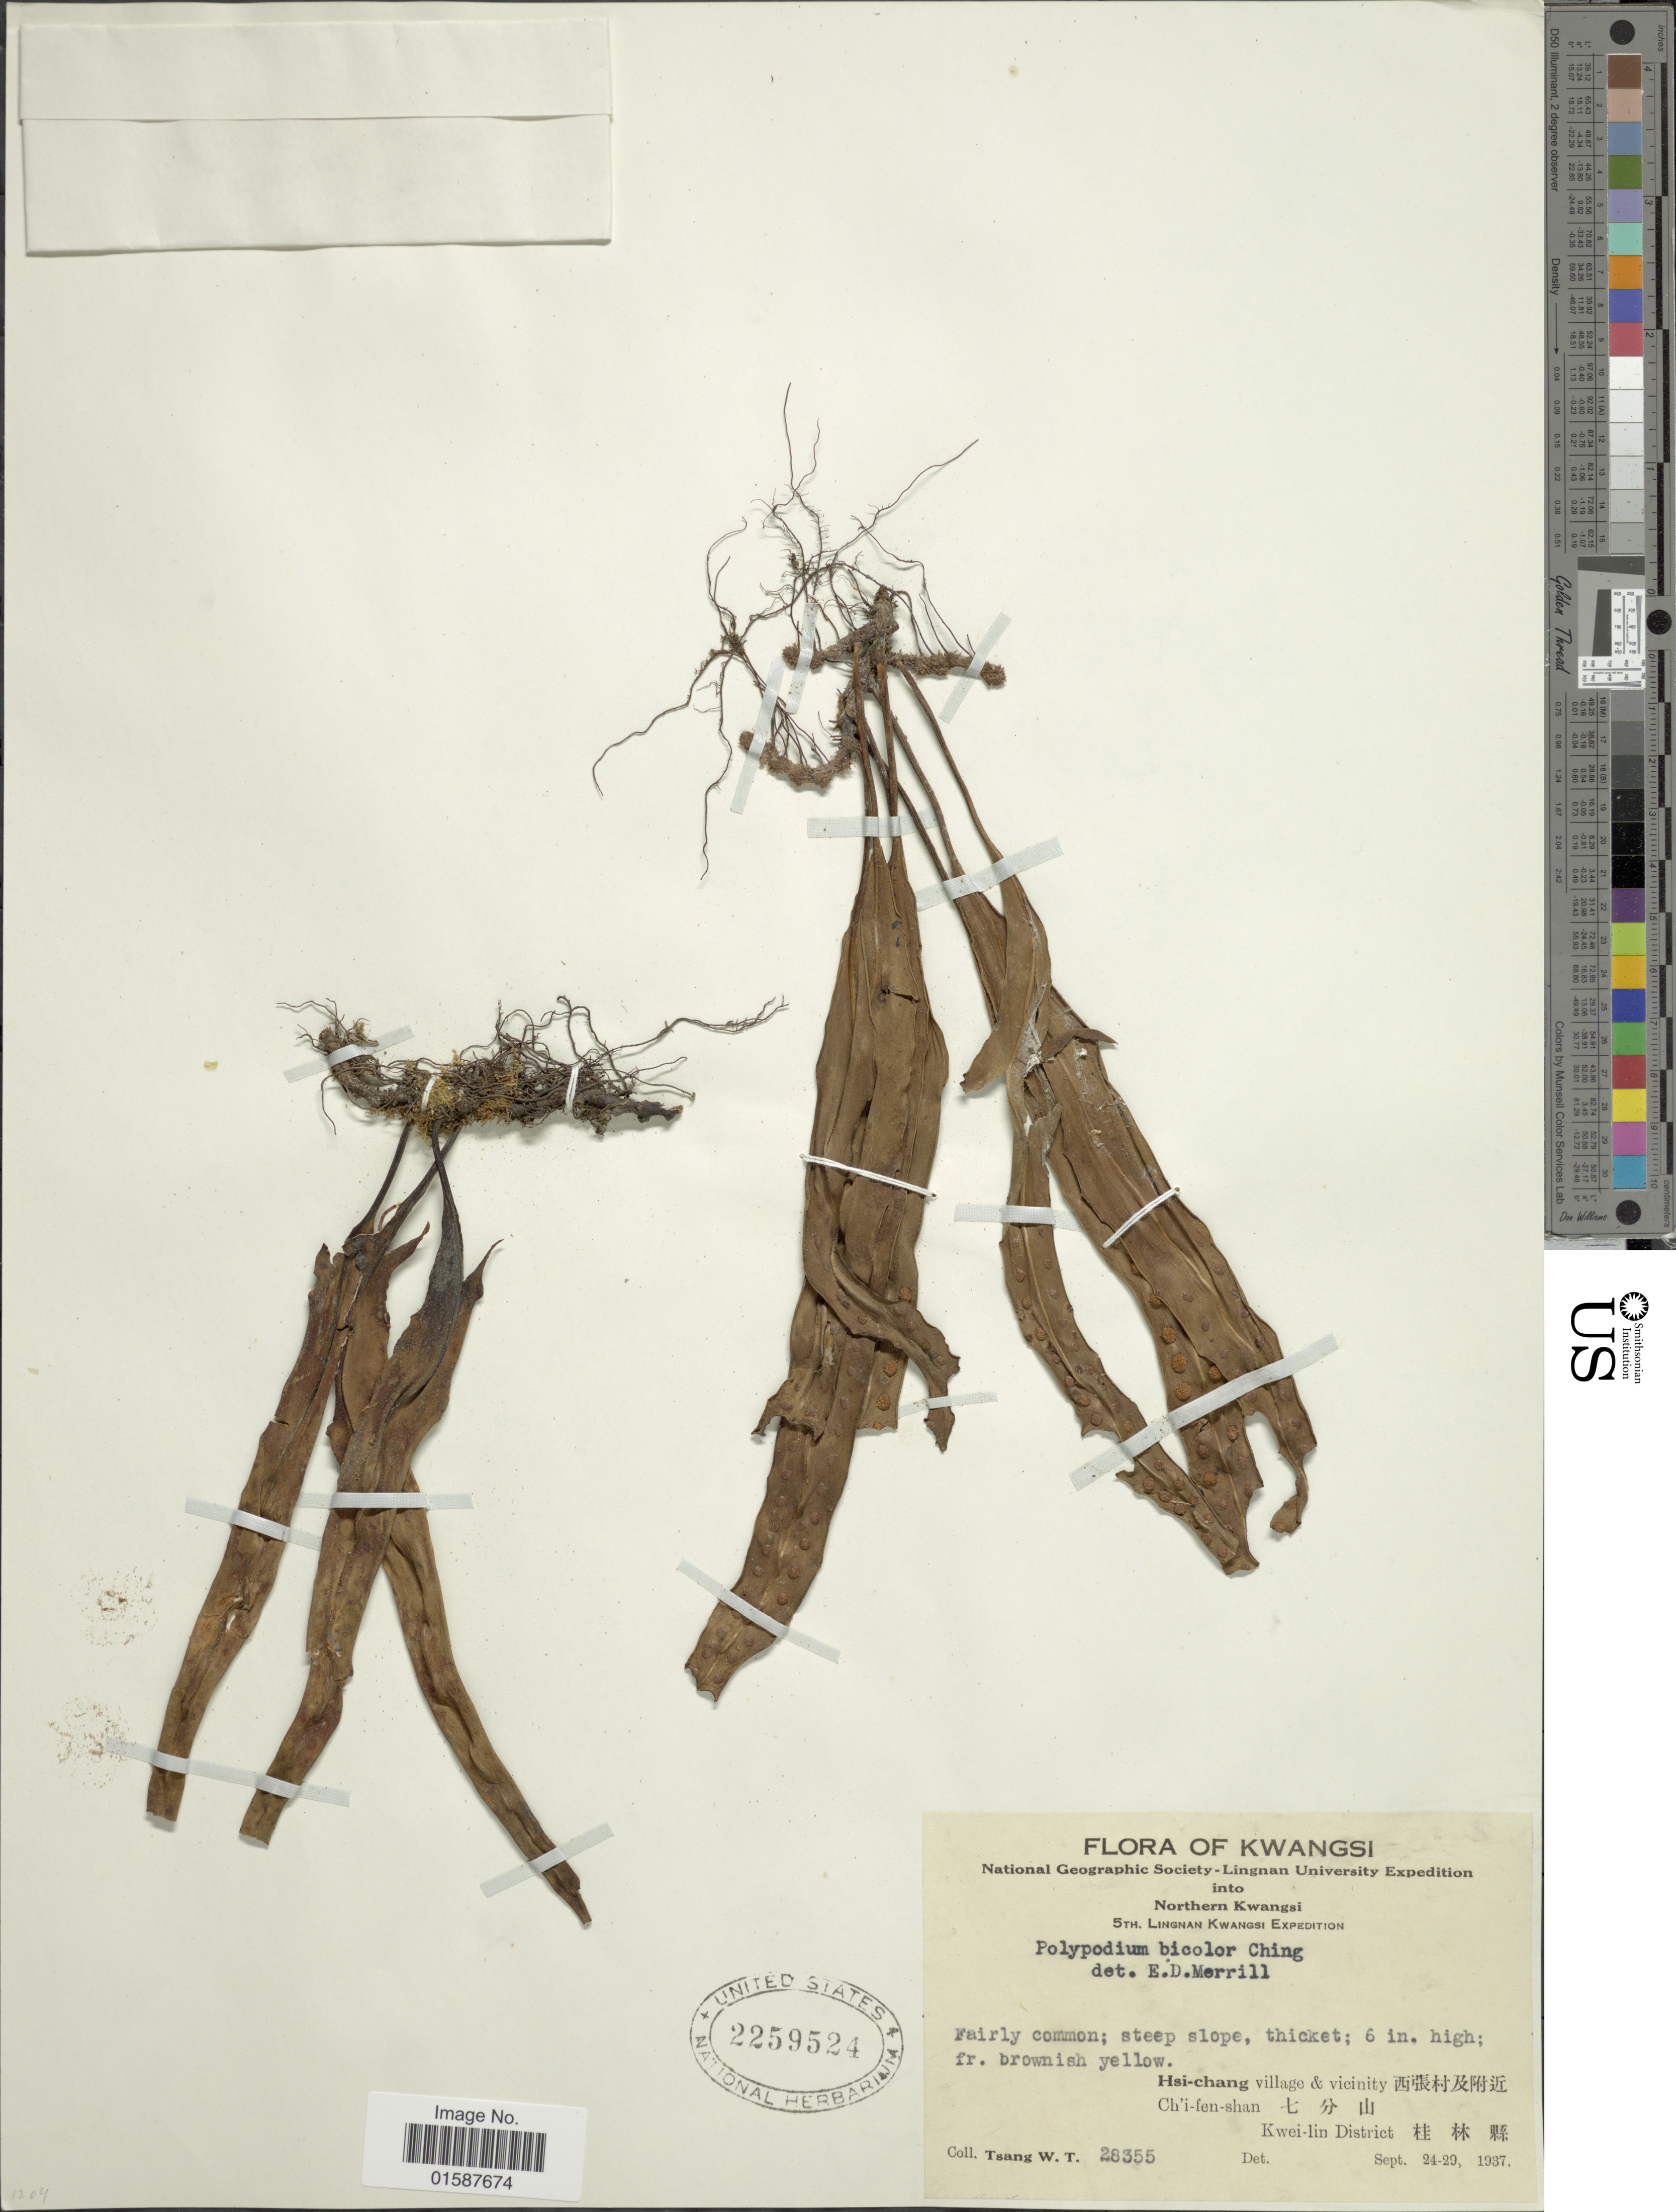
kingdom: Plantae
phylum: Tracheophyta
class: Polypodiopsida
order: Polypodiales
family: Polypodiaceae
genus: Lepisorus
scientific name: Lepisorus bicolor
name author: (Takeda) Ching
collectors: W. T. Tsang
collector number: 28355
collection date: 1937-09-24/1937-09-29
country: China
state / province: Guangxi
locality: Northern Kwangsi, Hsi-chang village & vicinity, Ch'i-fen-shan, Kwei-lin District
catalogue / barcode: US 2259524